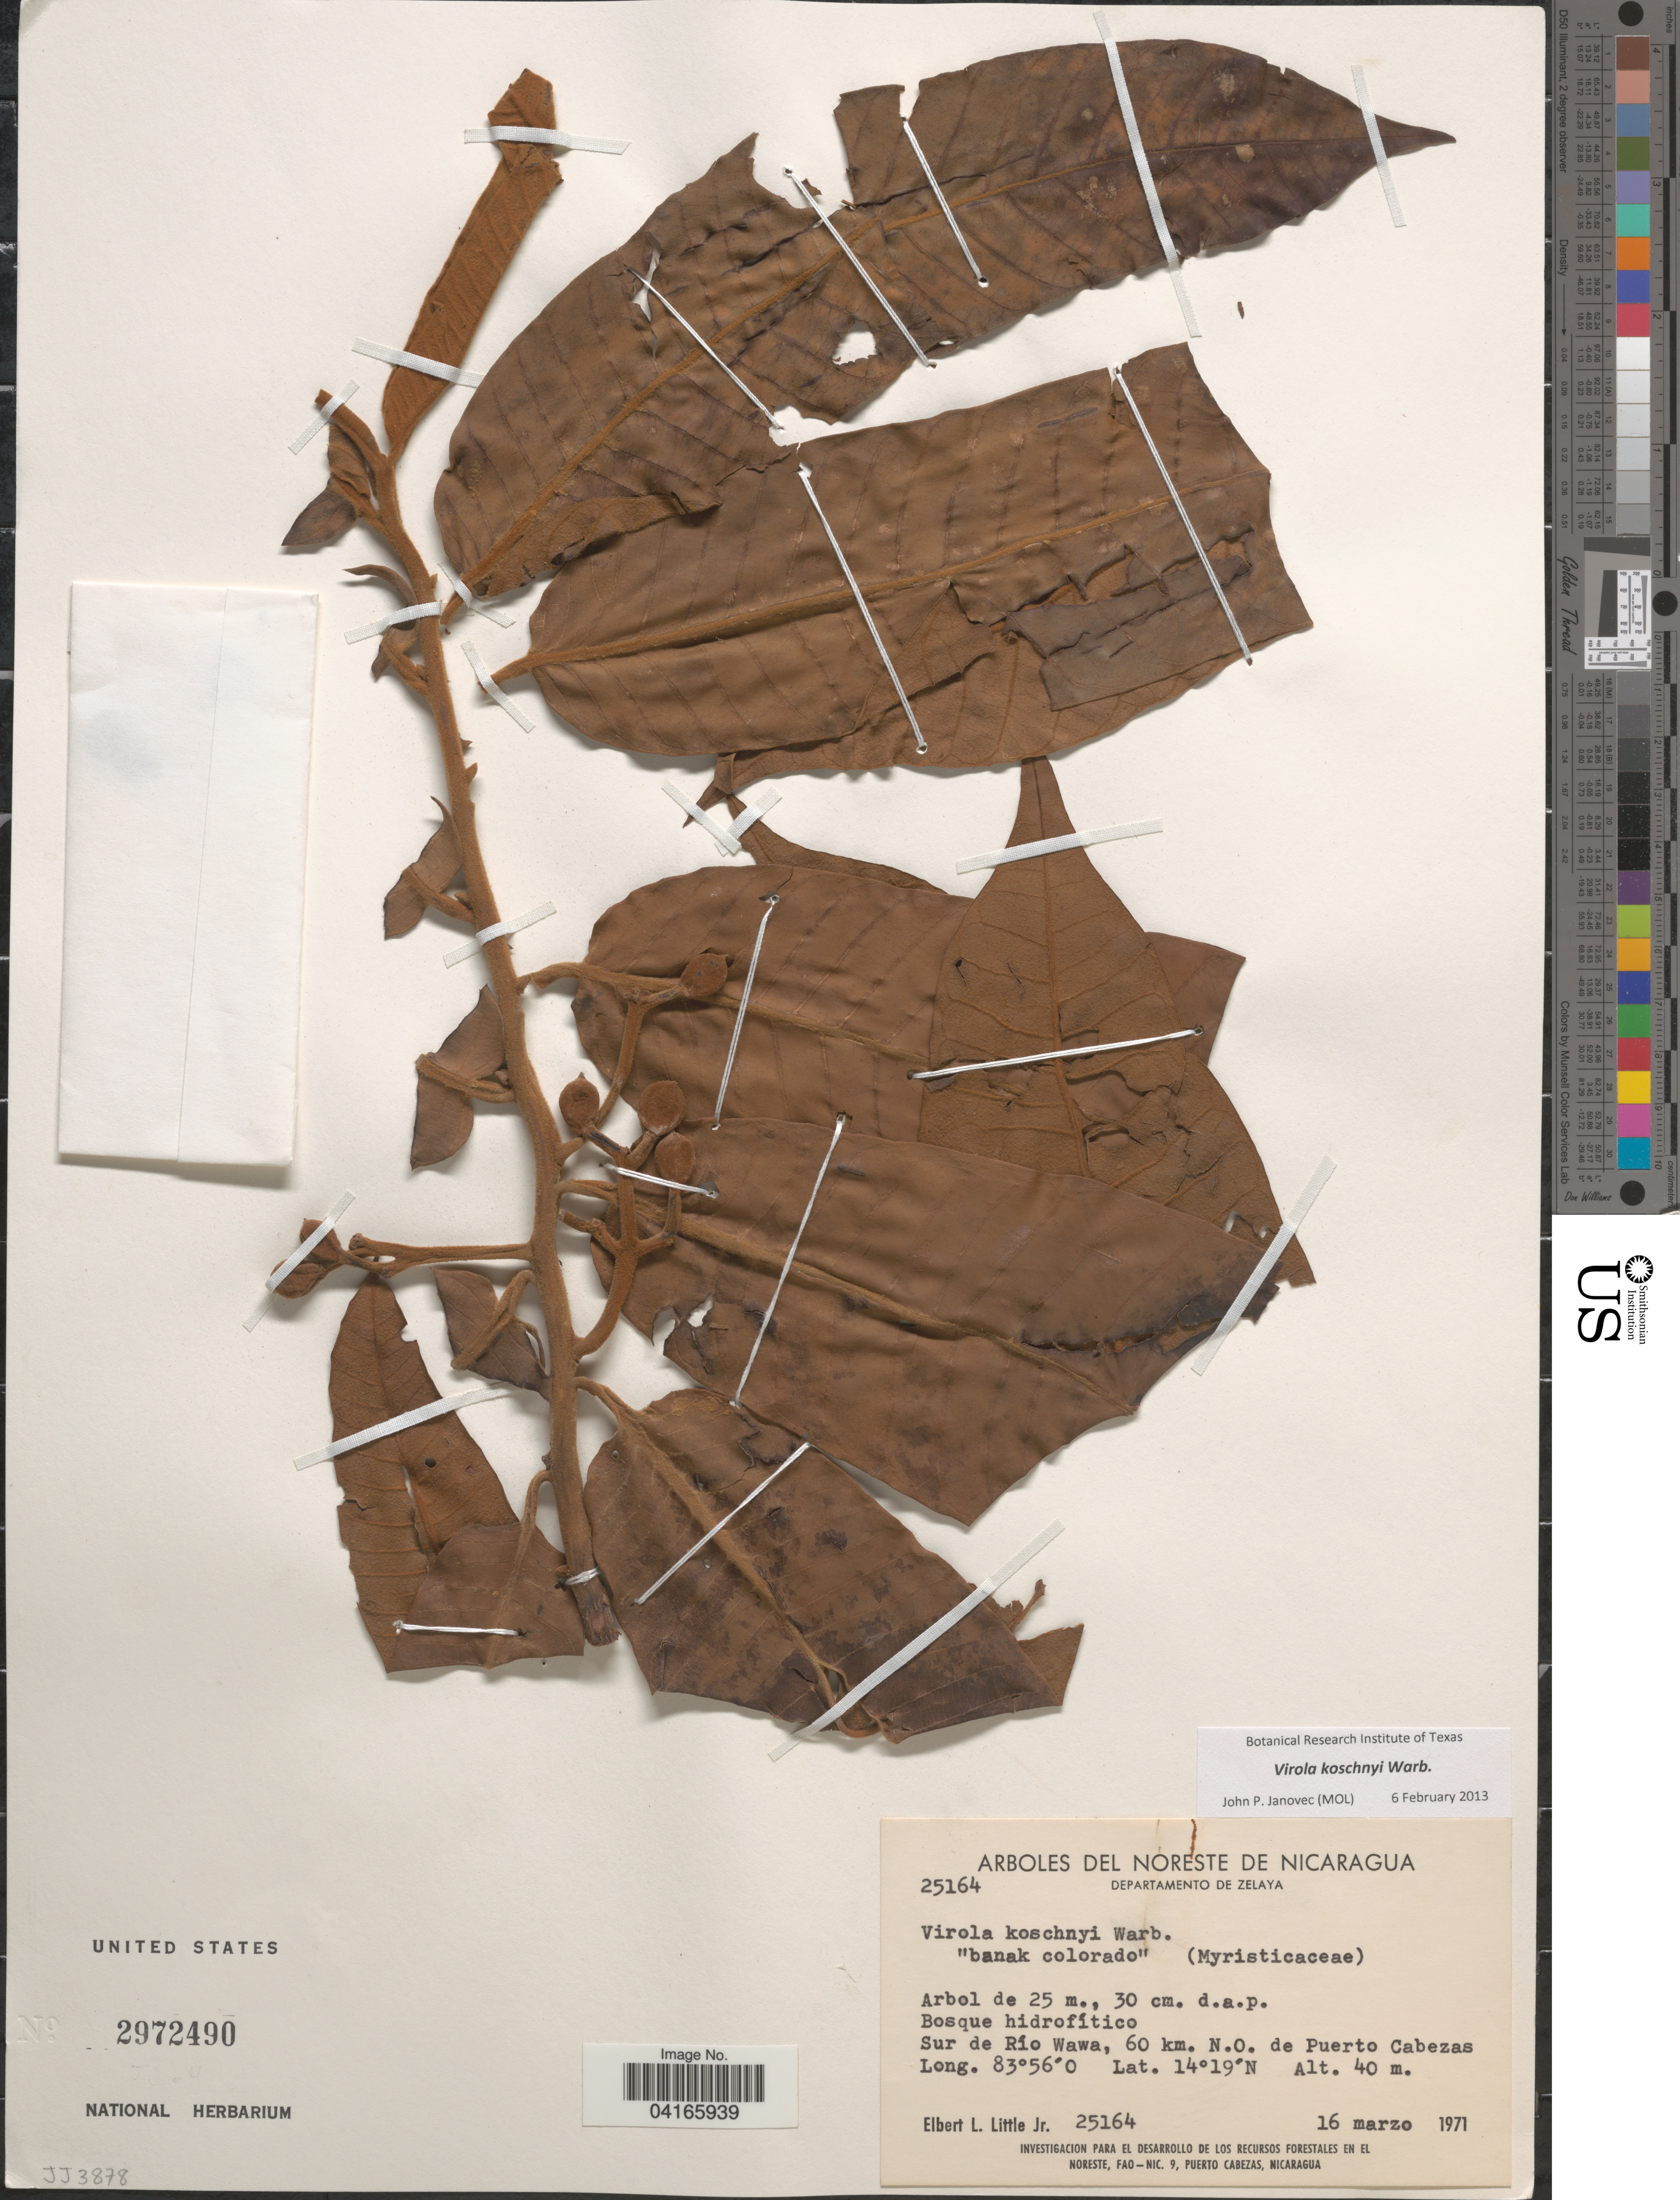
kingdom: Plantae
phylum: Tracheophyta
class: Magnoliopsida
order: Magnoliales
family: Myristicaceae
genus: Virola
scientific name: Virola koschnyi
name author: Warb.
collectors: E. L. Little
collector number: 25164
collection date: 1971-03-16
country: Nicaragua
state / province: Atlántico Norte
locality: Noreste de Nicaragua. Departamento de Zelaya. Sur de Río Wawa, 60 km. N.O. de Puerto Cabezas.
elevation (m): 40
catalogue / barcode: US 2972490